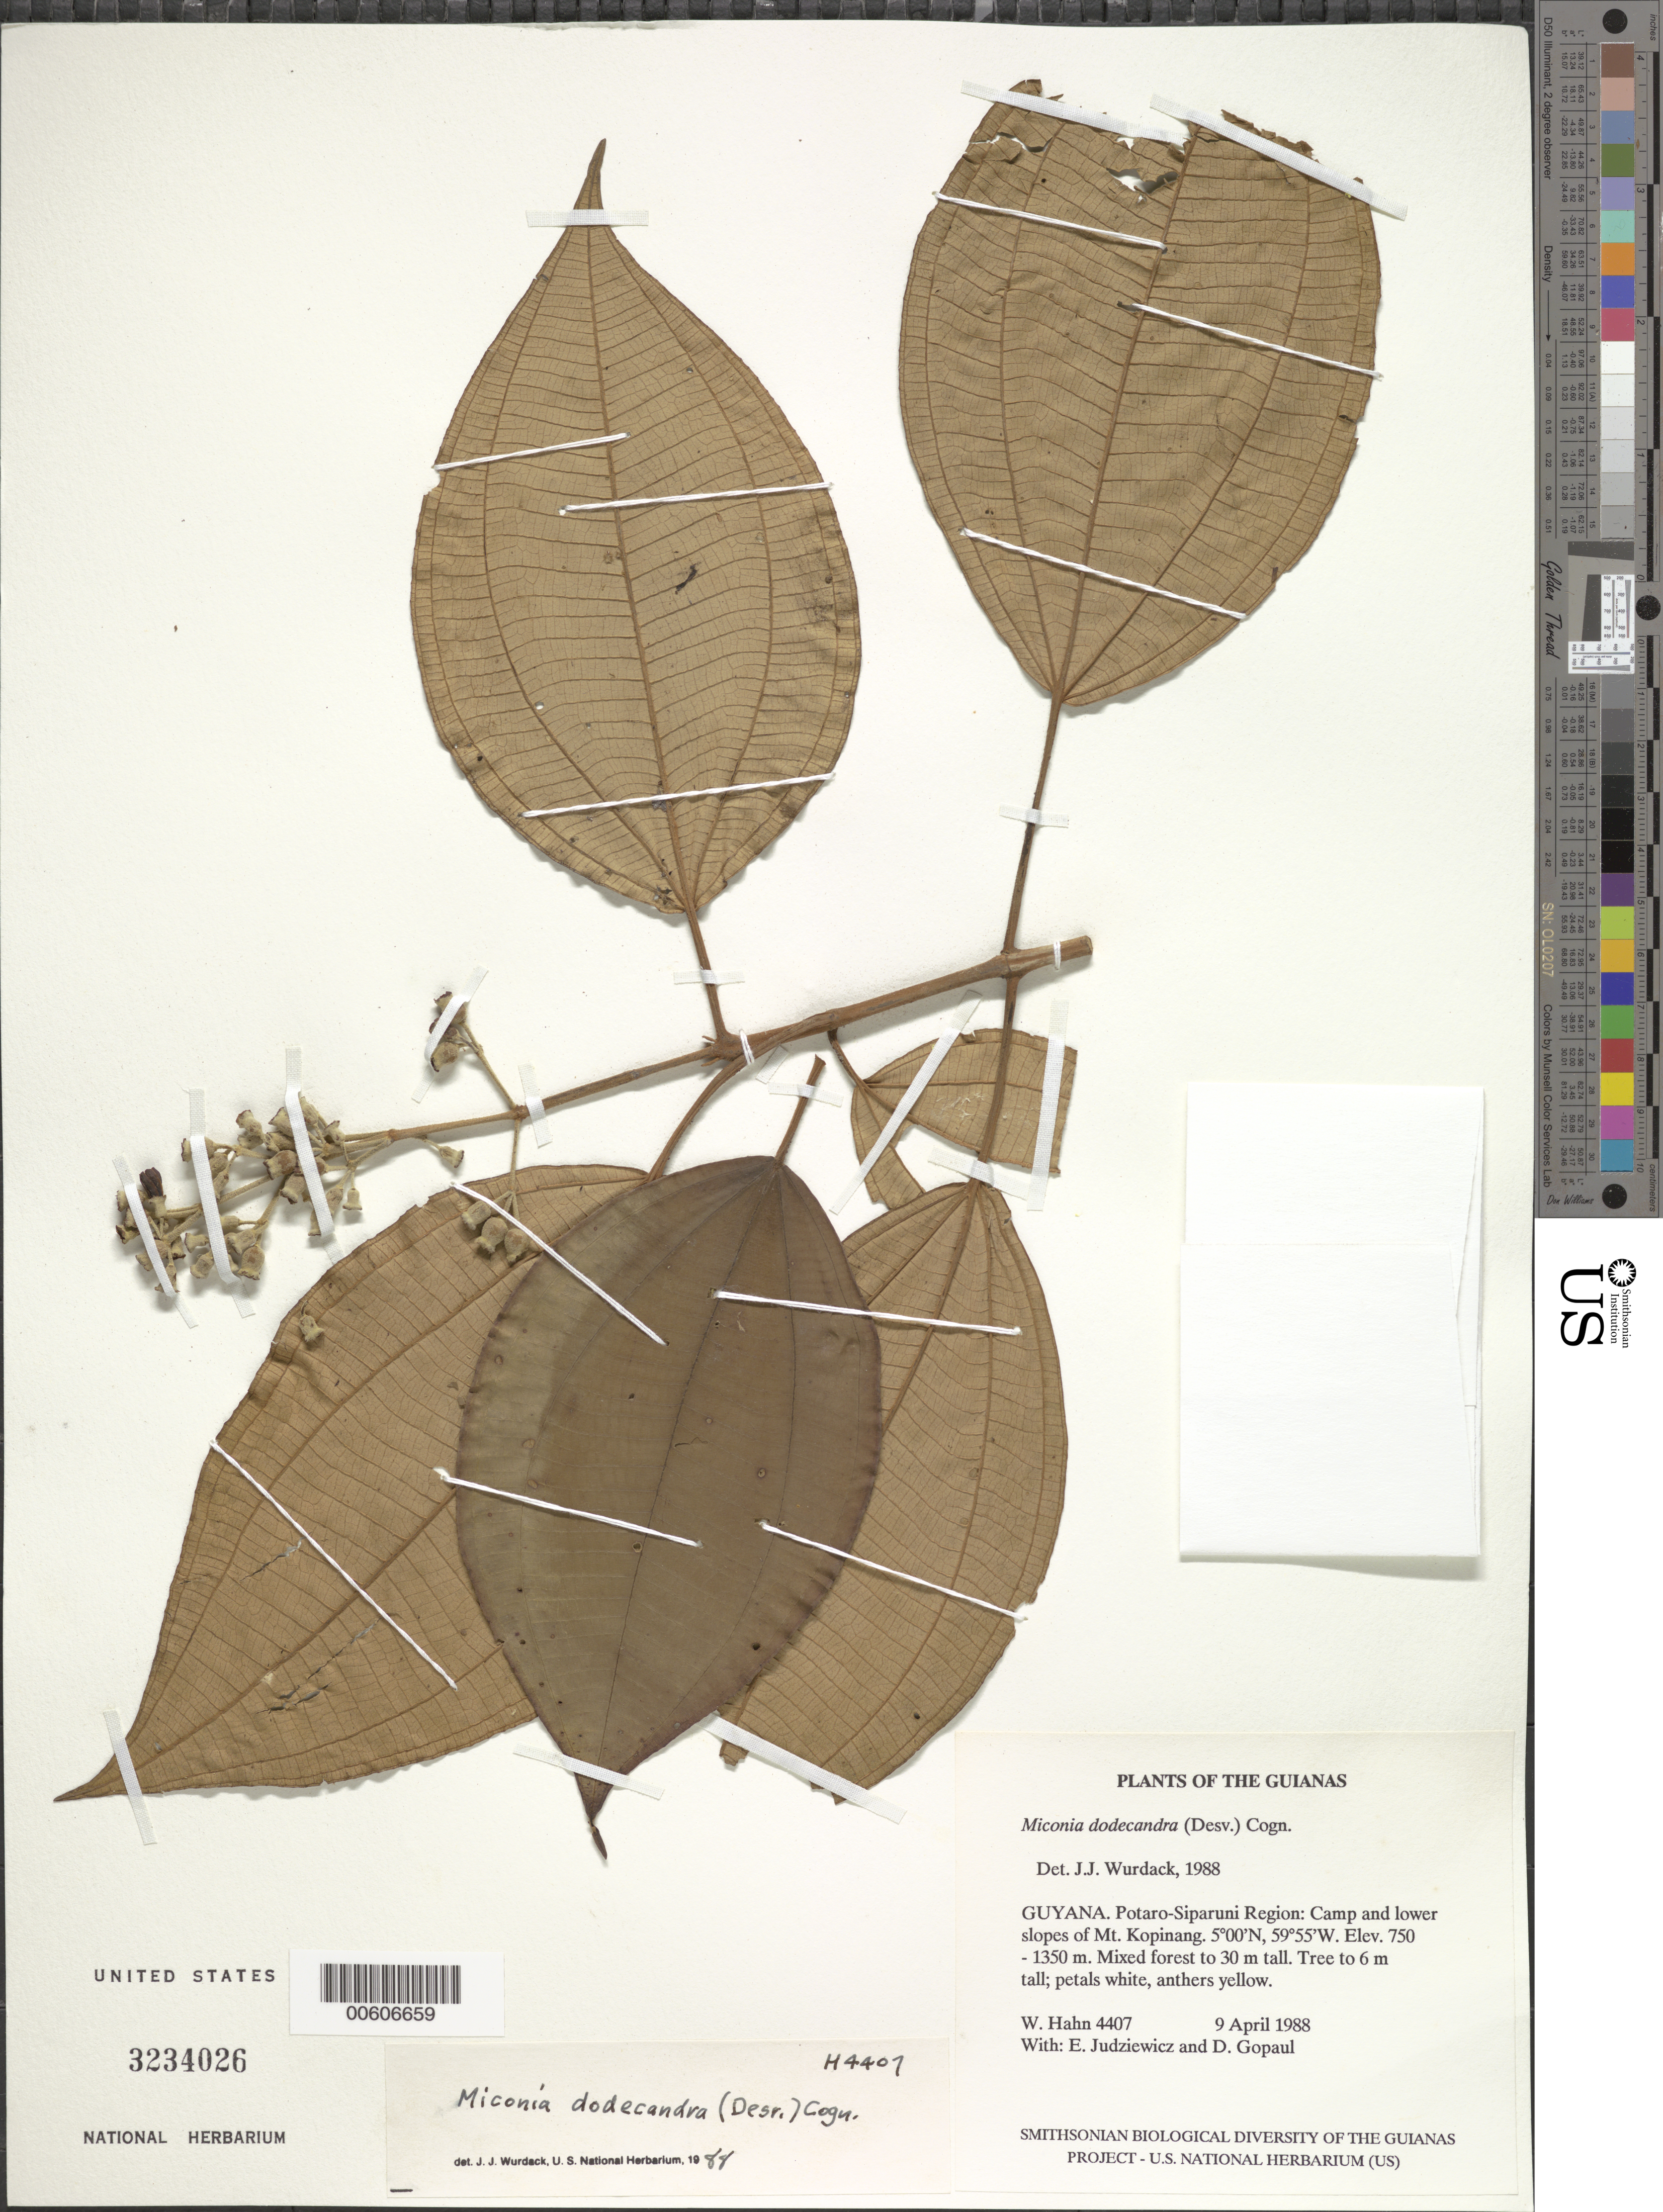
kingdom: Plantae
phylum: Tracheophyta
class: Magnoliopsida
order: Myrtales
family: Melastomataceae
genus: Miconia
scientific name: Miconia dodecandra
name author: Cogn.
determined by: Wurdack, John J., (US), US (UNITED STATES)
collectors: W. Hahn, E. J. Judziewicz & D. Gopaul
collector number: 4407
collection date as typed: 9 April 1988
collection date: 1988-04-09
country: Guyana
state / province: Potaro-Siparuni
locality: Camp and lower slopes of Mt. Kopinang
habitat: Mixed forest to 30 m tall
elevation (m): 750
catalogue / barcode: US 3234026